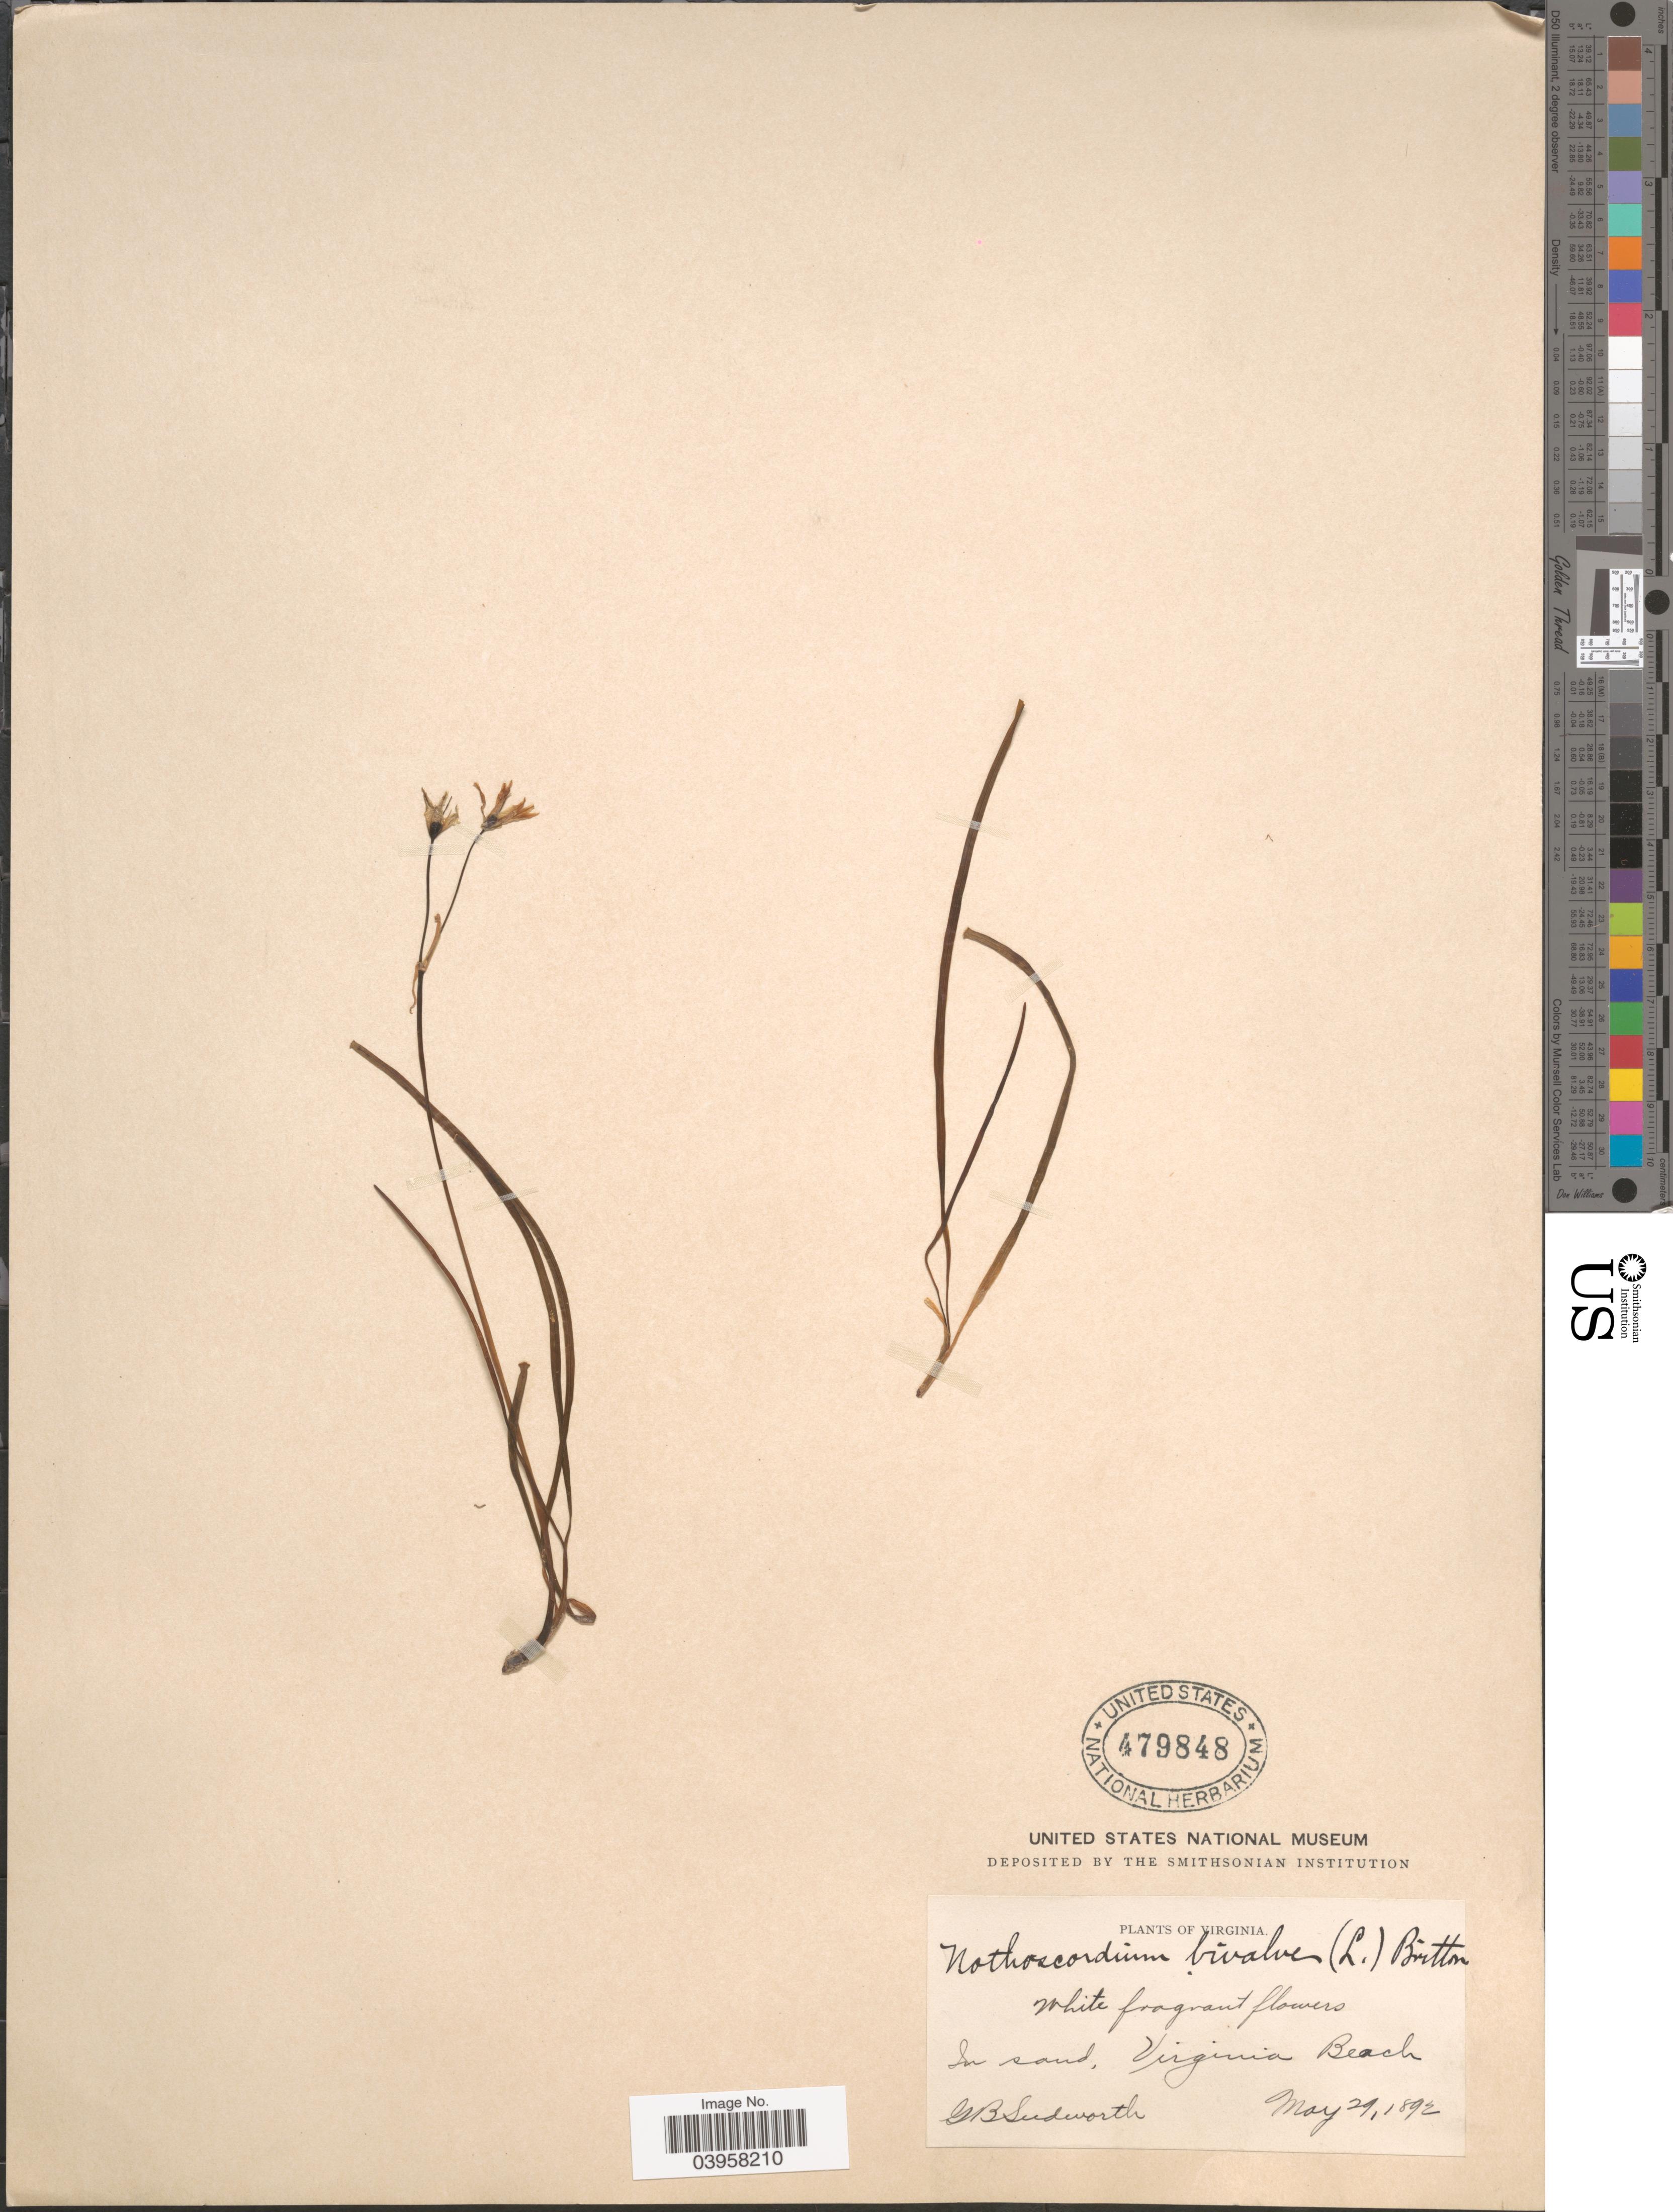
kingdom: Plantae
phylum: Tracheophyta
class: Liliopsida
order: Asparagales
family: Amaryllidaceae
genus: Nothoscordum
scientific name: Nothoscordum bivalve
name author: (L.) Britton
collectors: G. B. Sudworth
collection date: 1892-05-29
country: United States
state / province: Virginia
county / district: City of Virginia Beach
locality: In sand, Virginia Beach.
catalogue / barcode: US 479848